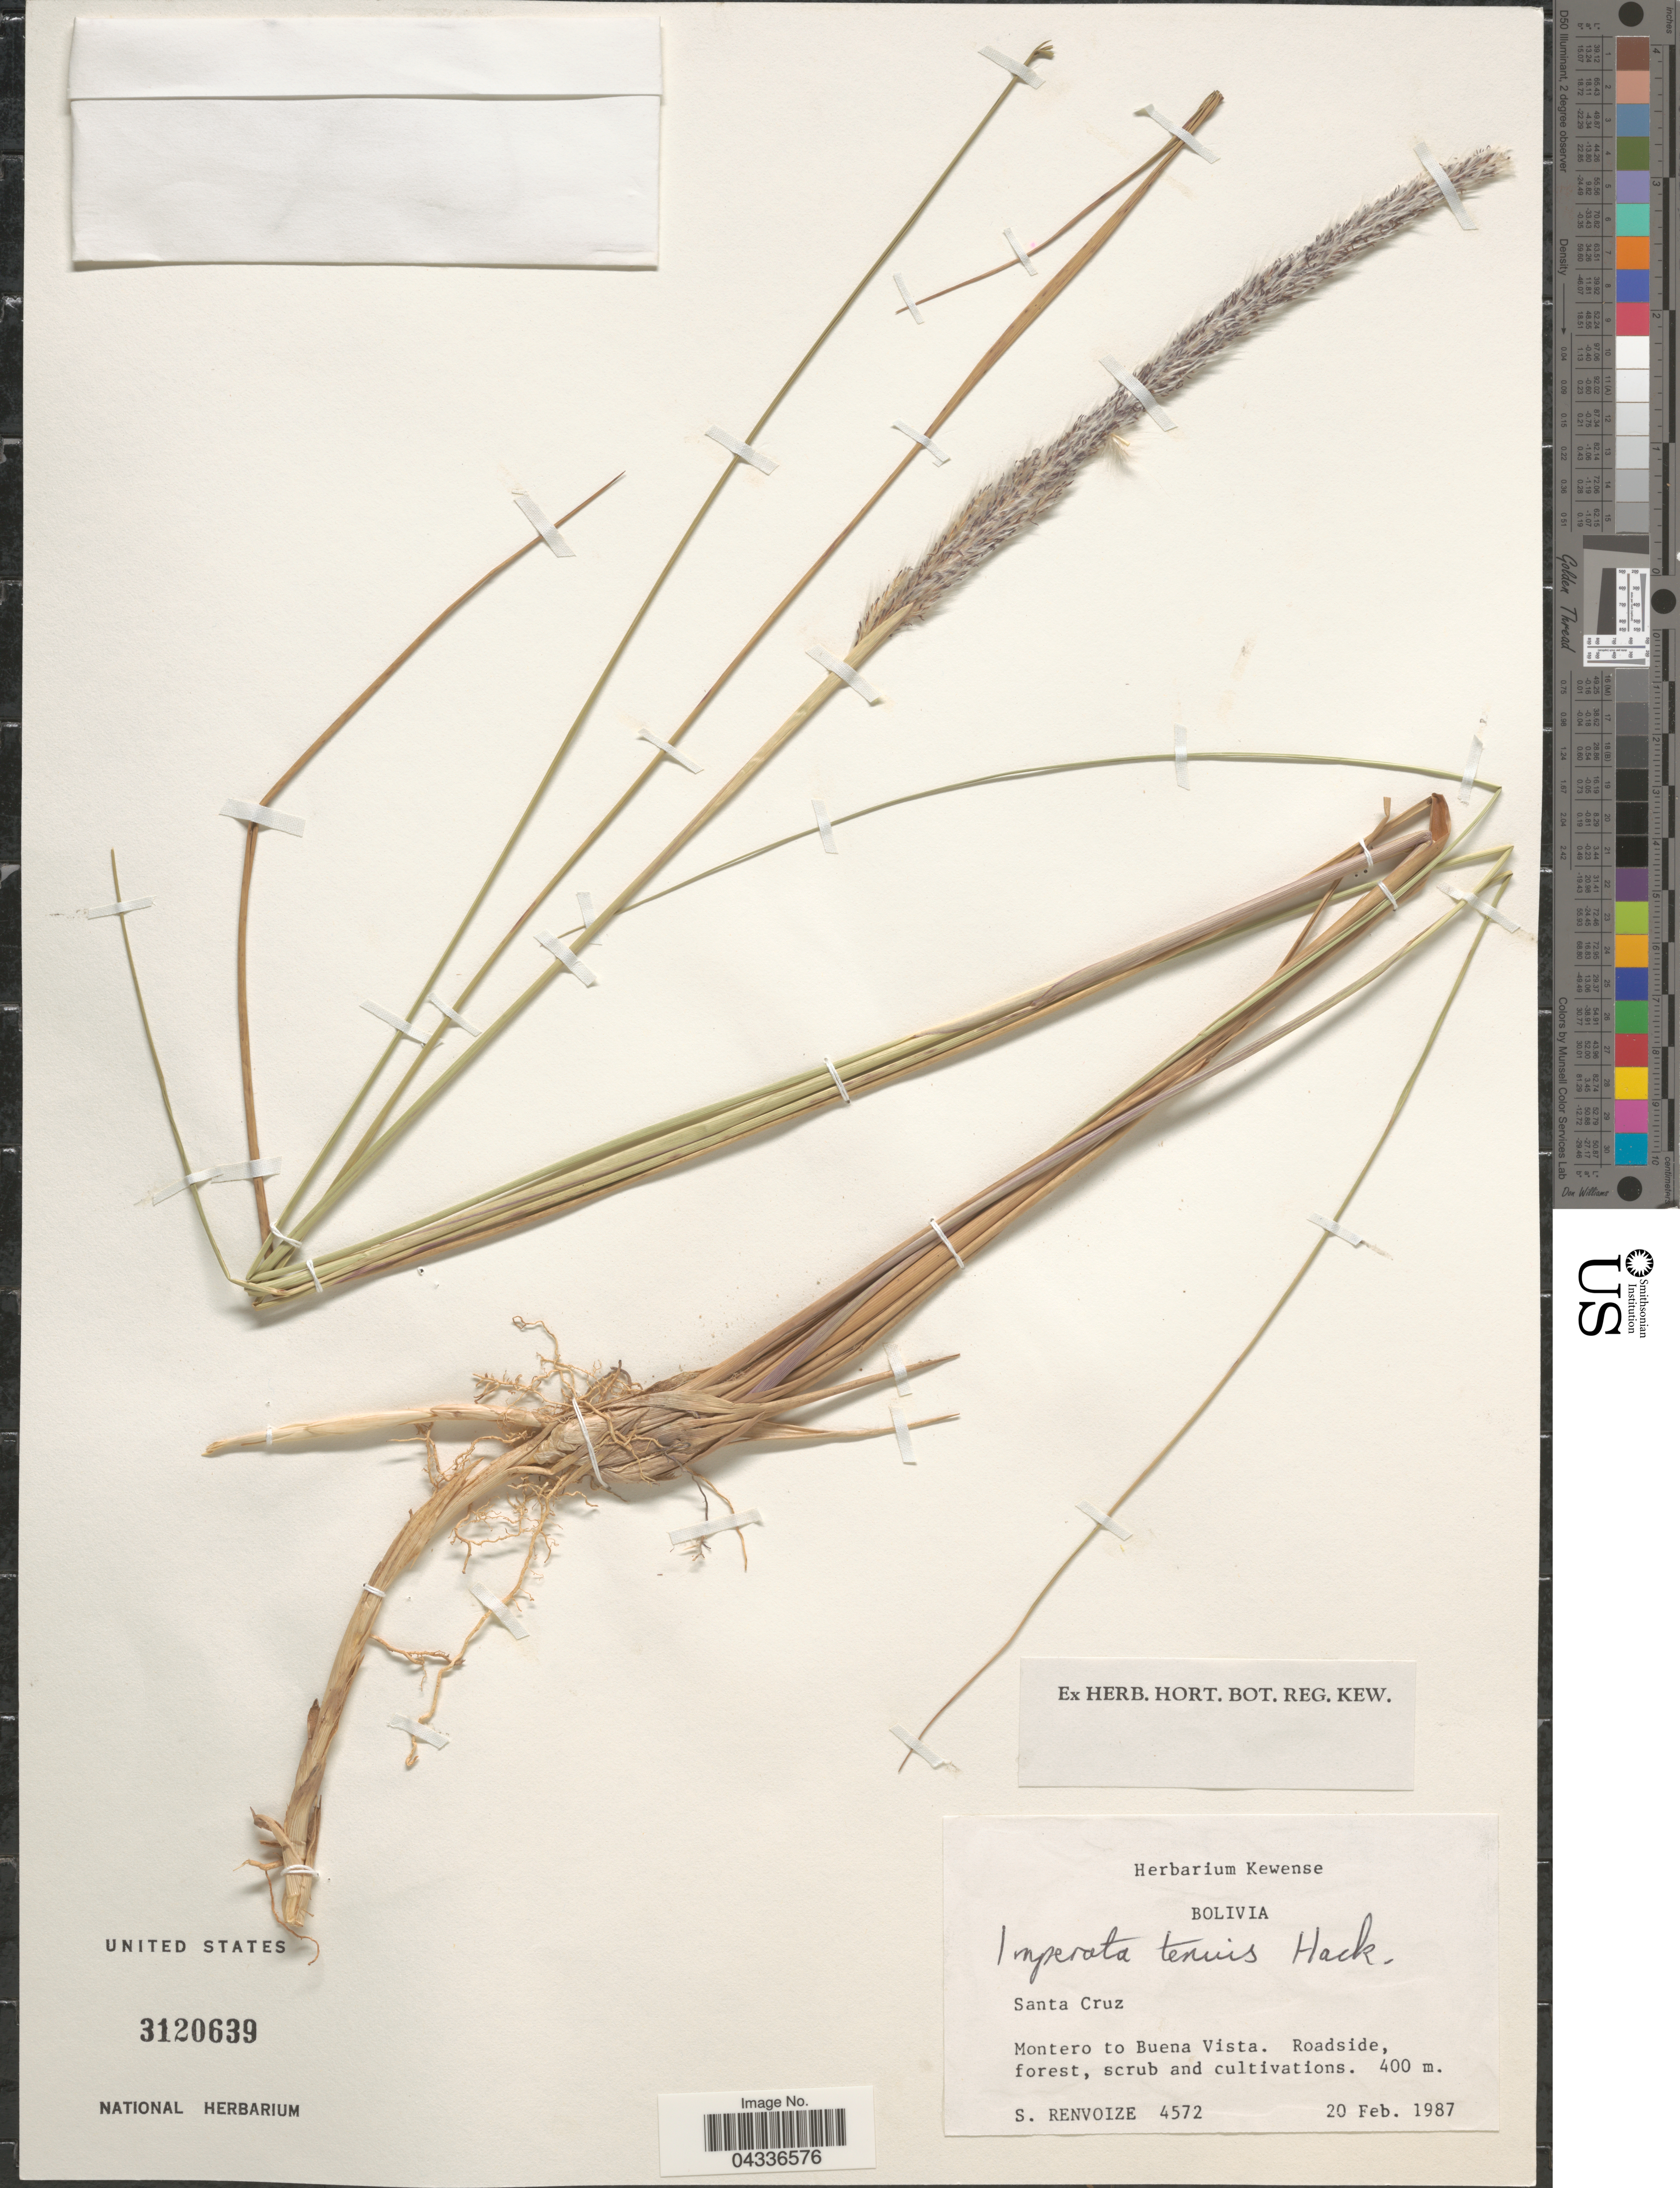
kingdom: Plantae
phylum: Tracheophyta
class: Liliopsida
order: Poales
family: Poaceae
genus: Imperata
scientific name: Imperata tenuis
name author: Hack.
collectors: S. A. Renvoize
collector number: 4572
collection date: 1987-02-20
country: Bolivia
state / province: Santa Cruz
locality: Montero to Buena Vista. Roadside.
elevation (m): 400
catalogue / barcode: US 3120639